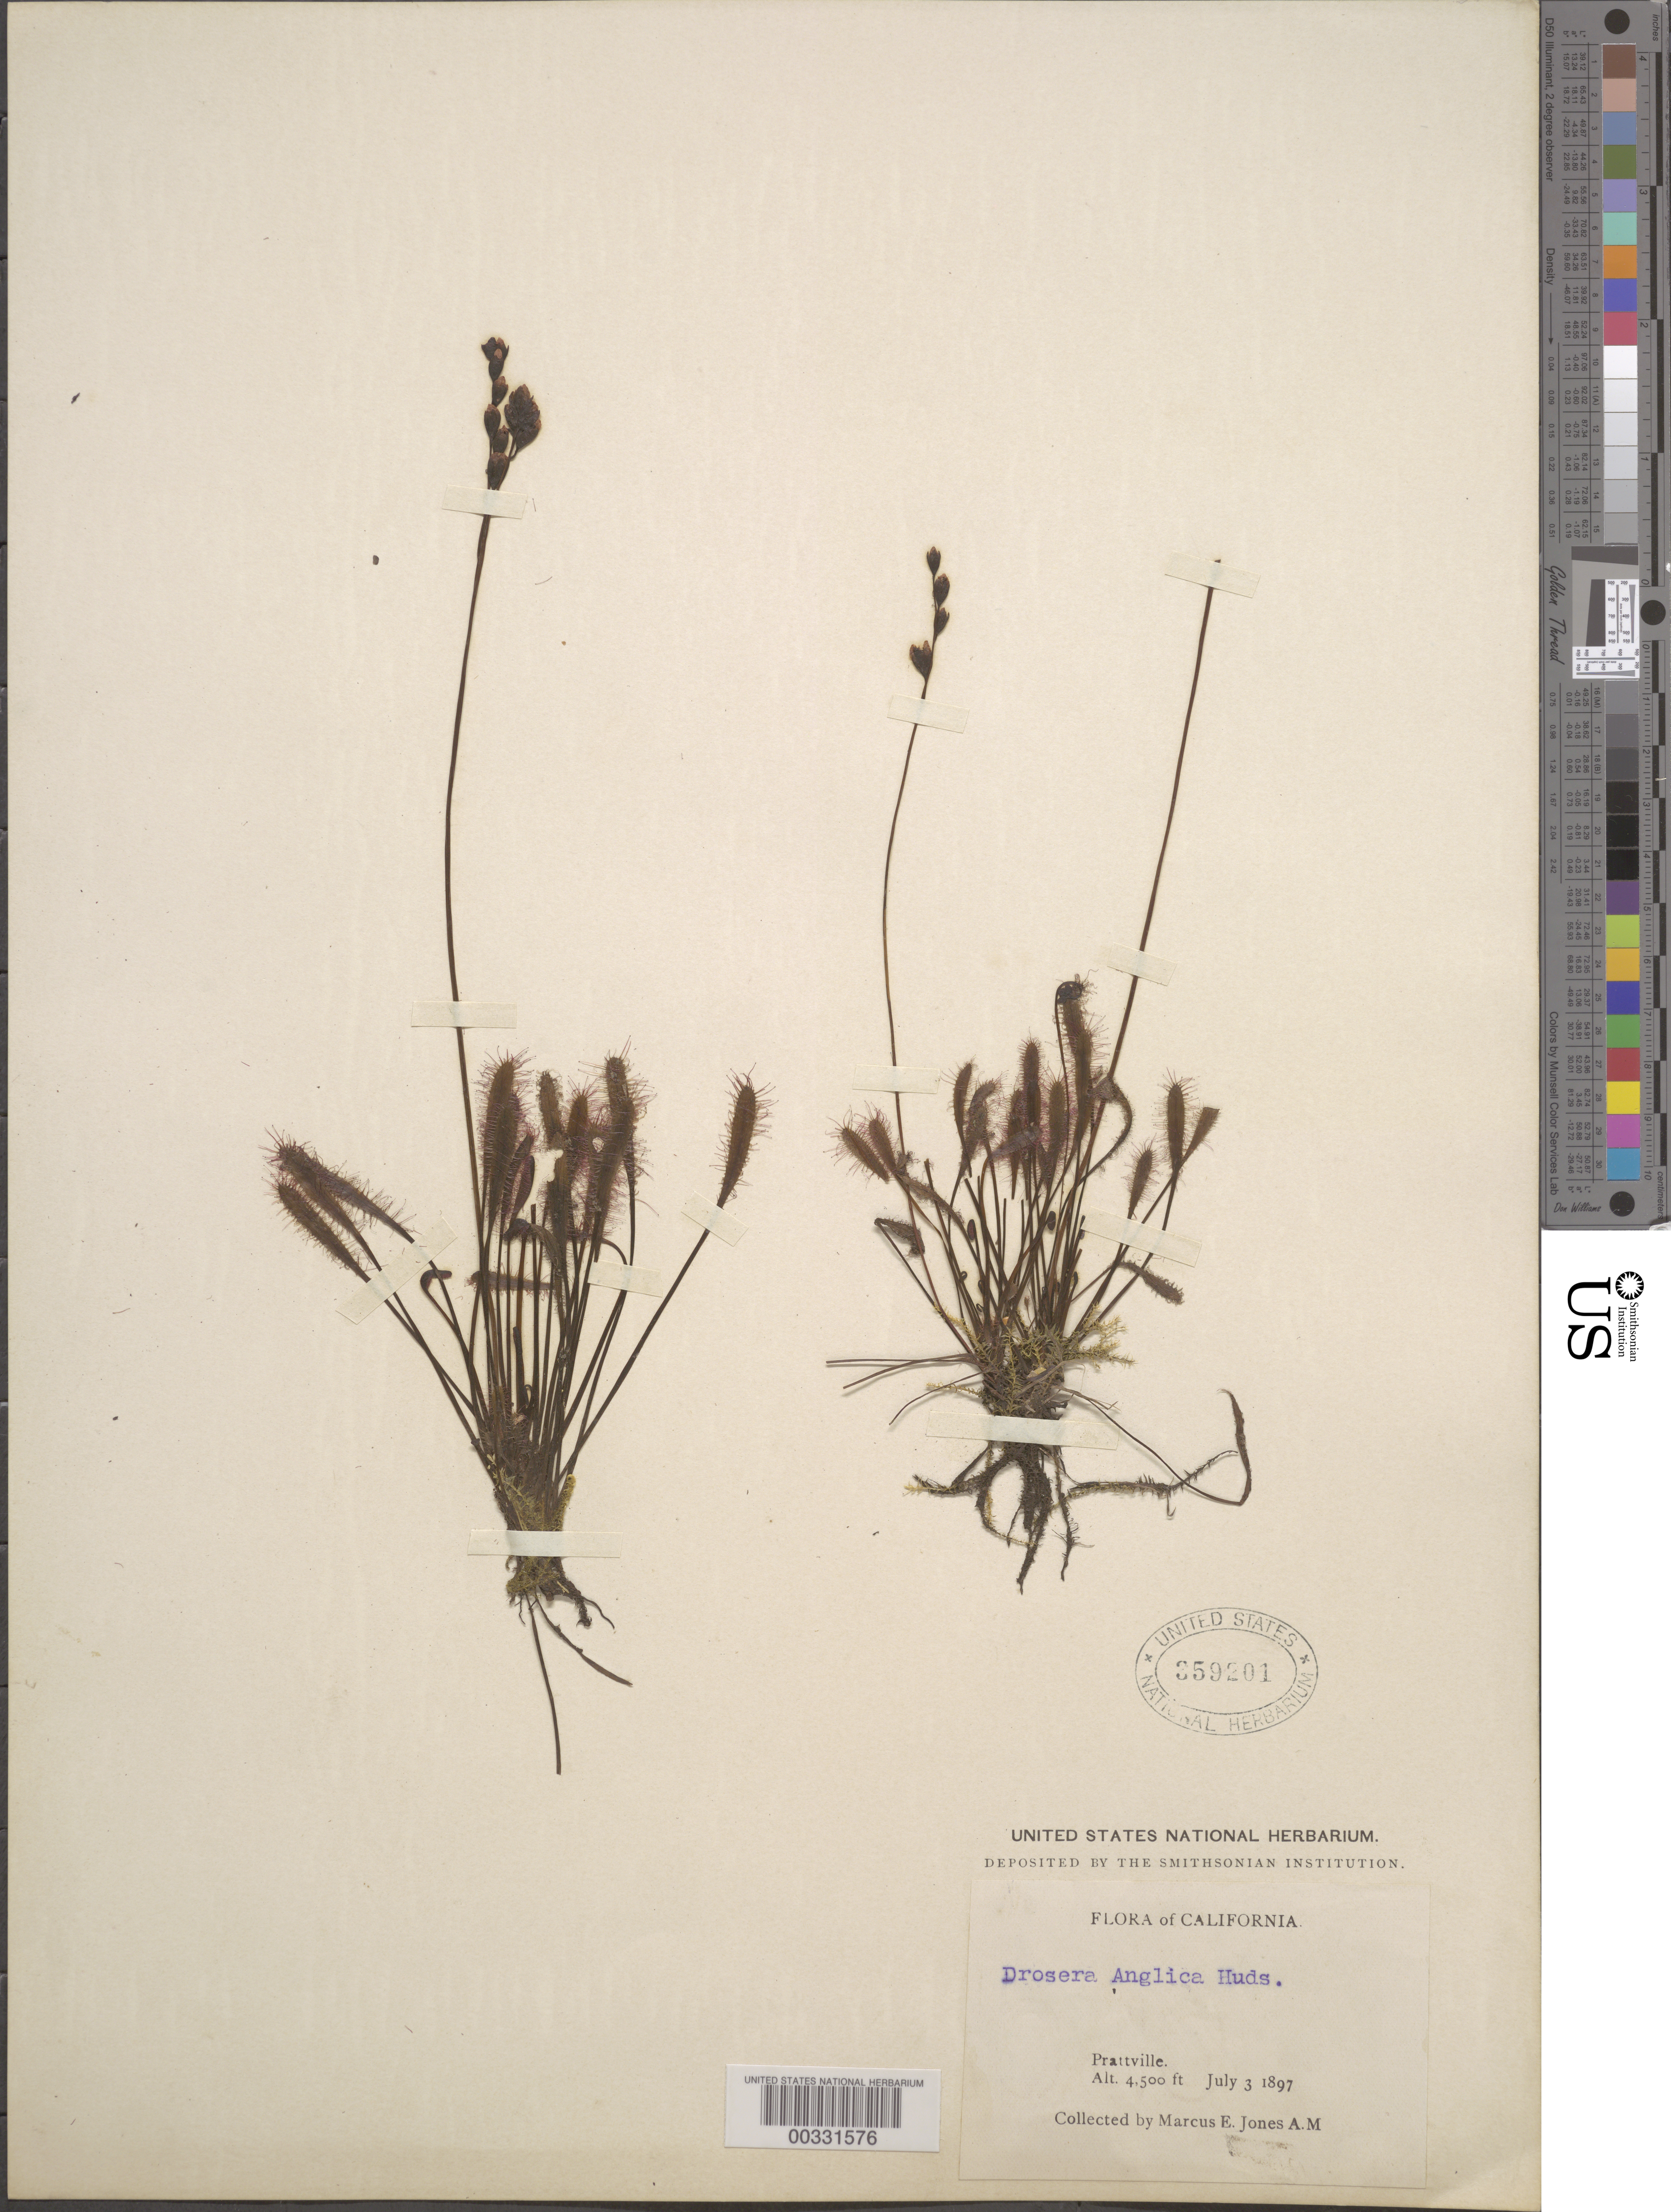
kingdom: Plantae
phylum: Tracheophyta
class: Magnoliopsida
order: Caryophyllales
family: Droseraceae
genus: Drosera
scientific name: Drosera anglica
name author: Huds.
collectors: M. E. Jones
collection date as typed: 03 Jul 1897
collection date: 1897-07-03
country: United States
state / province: California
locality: Prattville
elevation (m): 1372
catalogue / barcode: US 359201